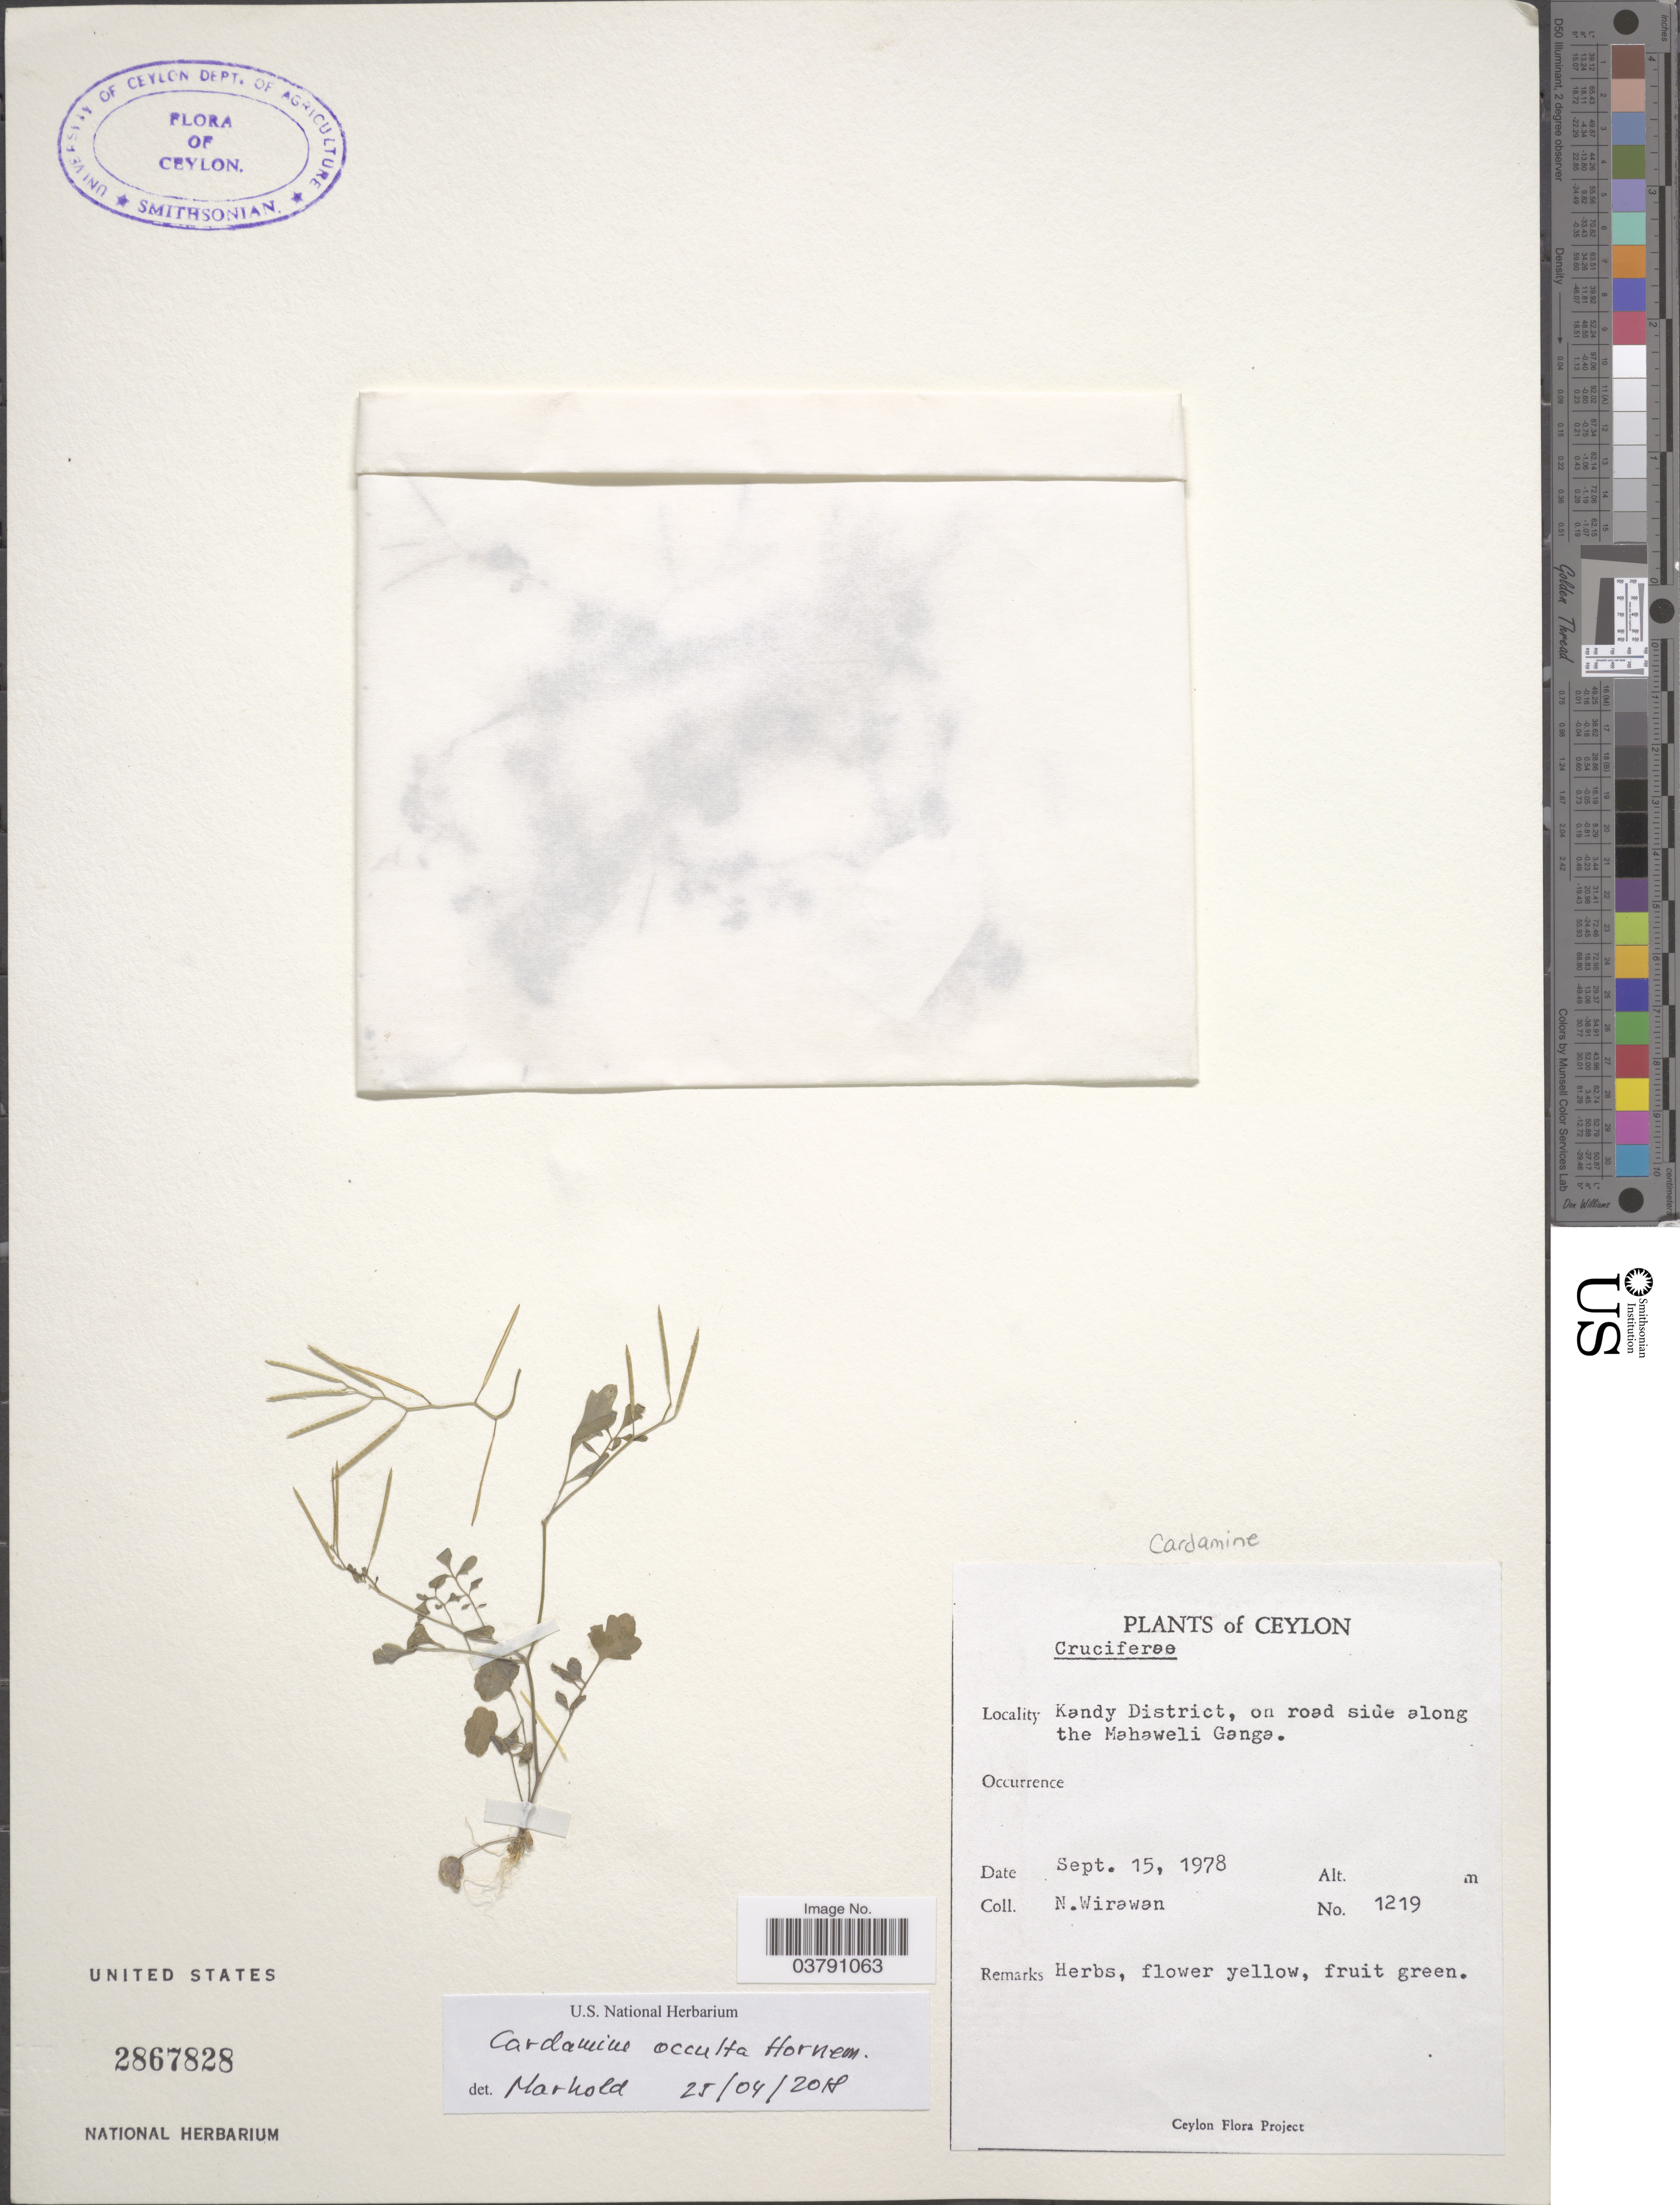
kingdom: Plantae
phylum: Tracheophyta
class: Magnoliopsida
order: Brassicales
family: Brassicaceae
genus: Cardamine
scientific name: Cardamine occulta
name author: Hornem.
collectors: N. Wirawan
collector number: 1219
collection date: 1978-09-15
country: Sri Lanka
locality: Ceylon, Kandy District, on road side along the Mahaweli Ganga.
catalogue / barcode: US 2867828